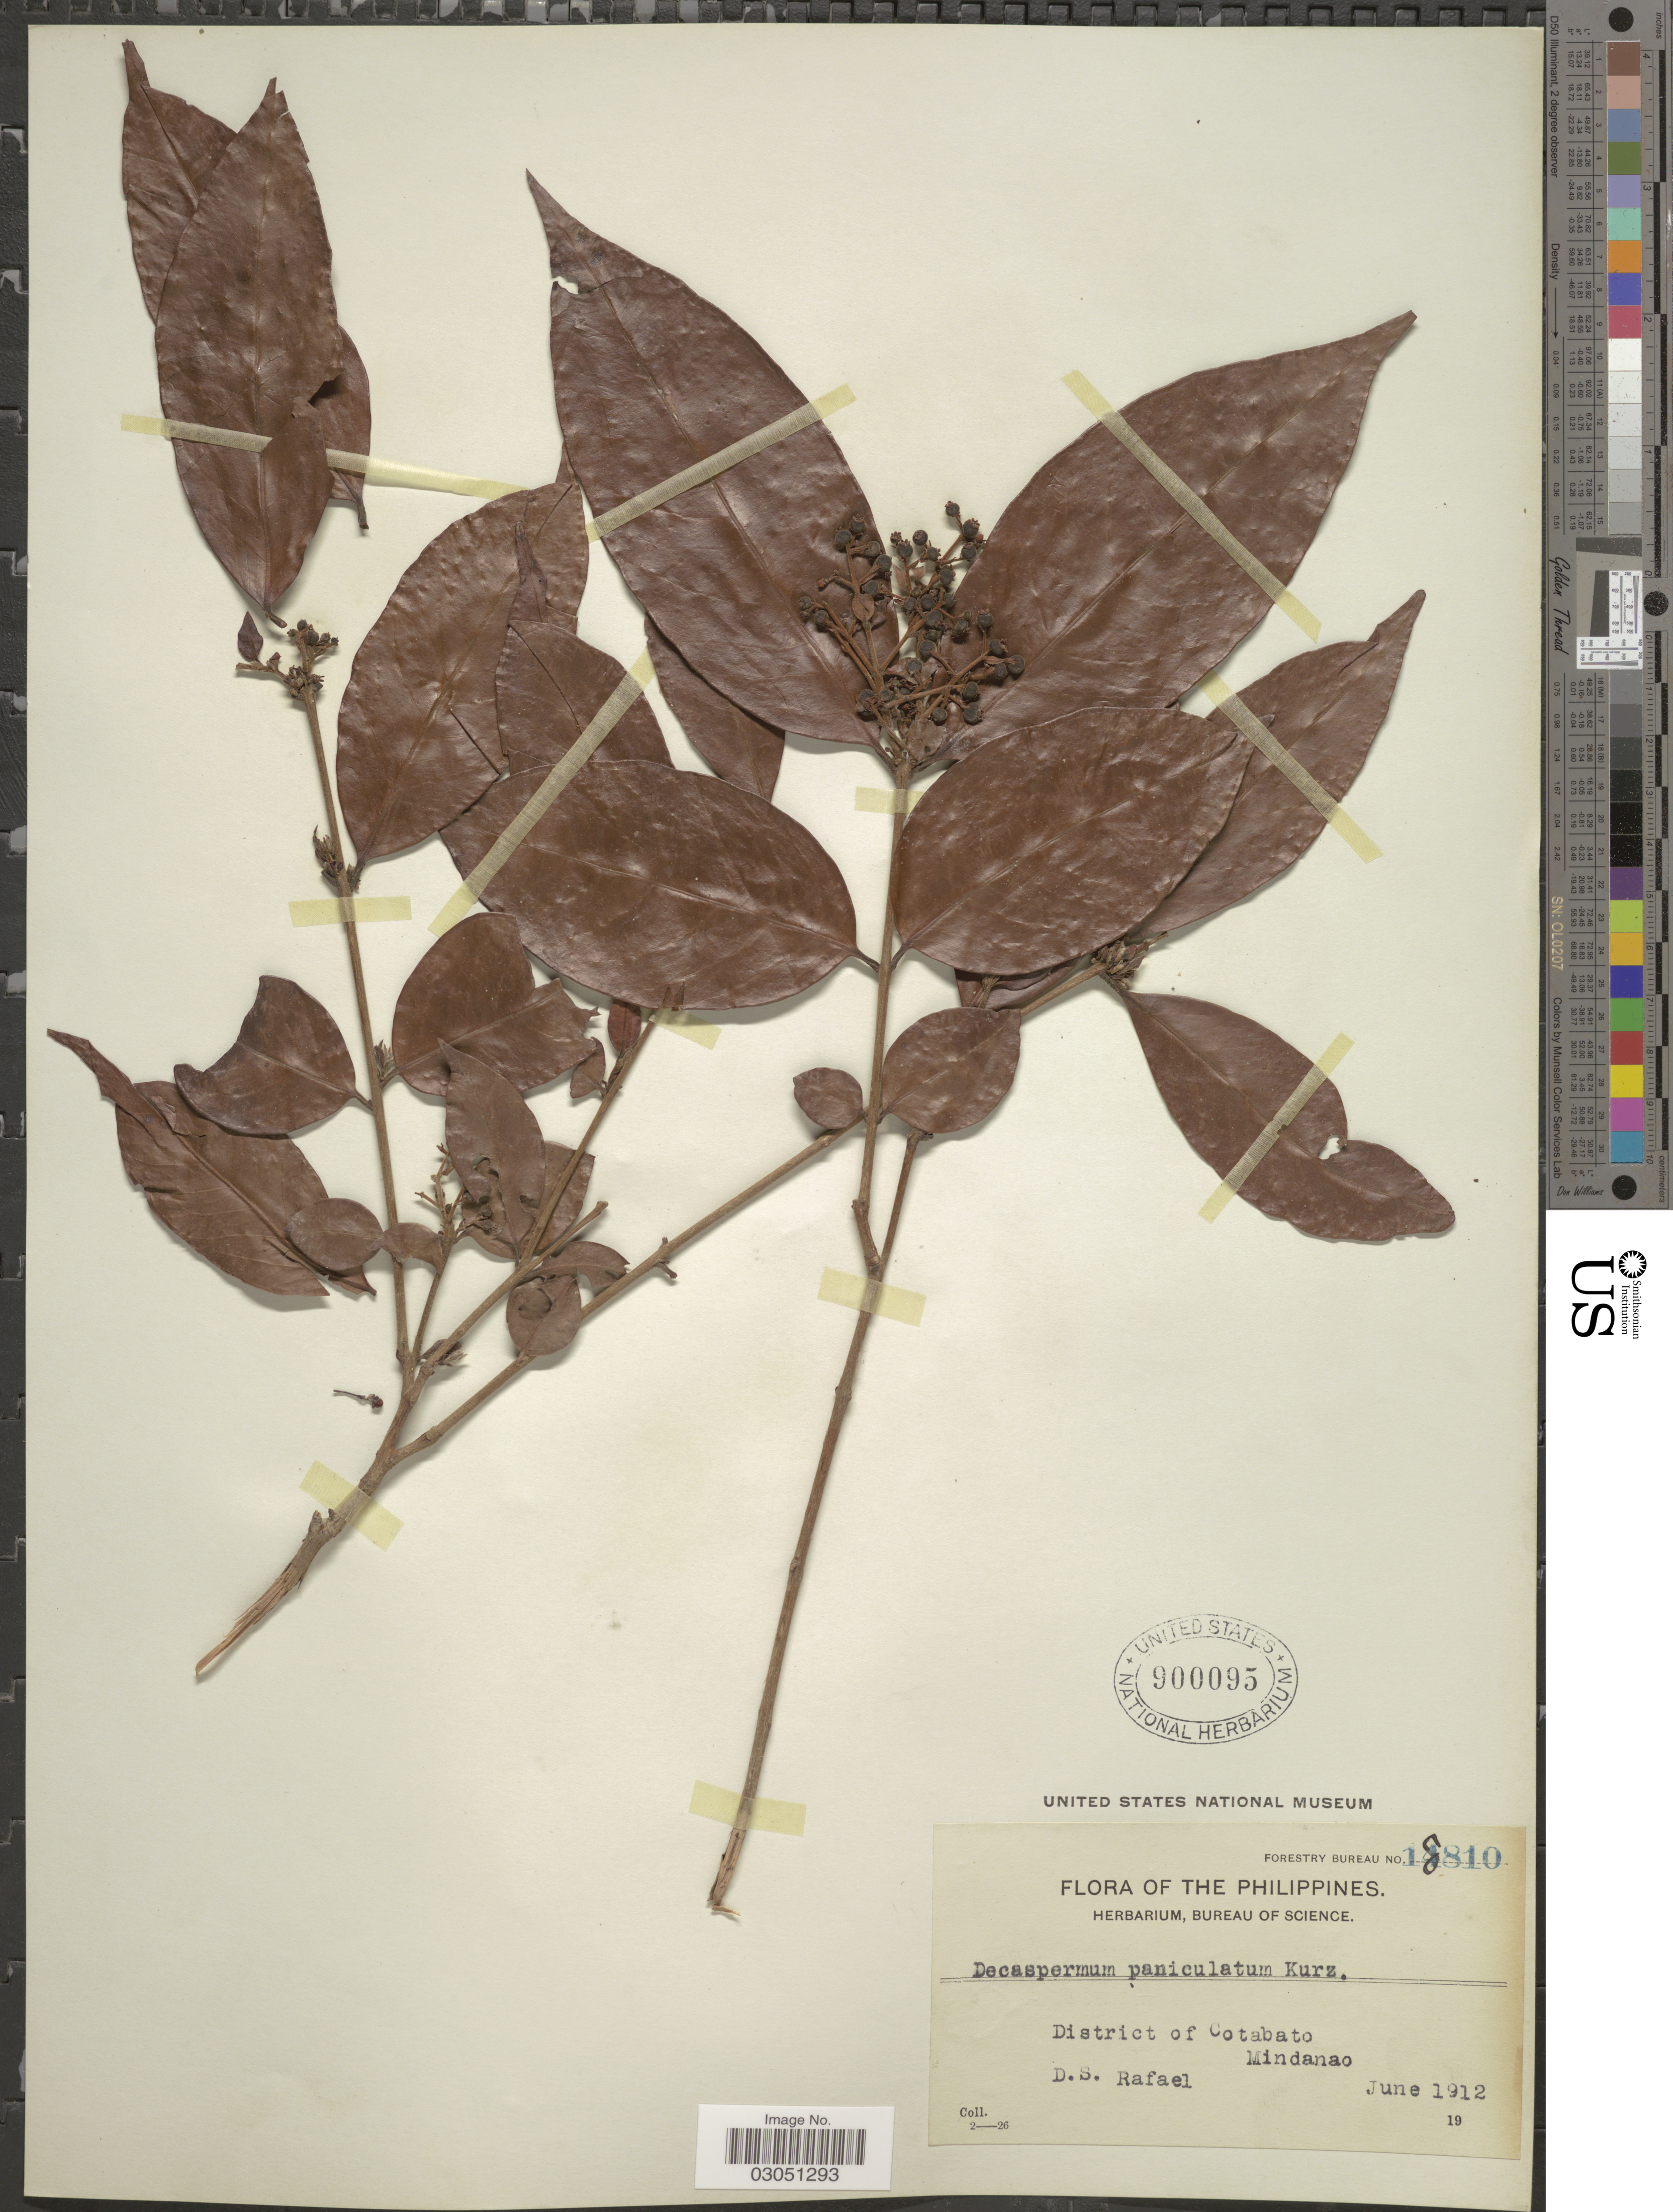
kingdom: Plantae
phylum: Tracheophyta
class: Magnoliopsida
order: Myrtales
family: Myrtaceae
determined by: Strong, Mark T., (BOT), Smithsonian Institution - National Museum of Natural History (UNITED STATES)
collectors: D. Rafael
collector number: Forestry Bureau 18810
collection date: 1912-06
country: Philippines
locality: District of Cotabato, Mindanao.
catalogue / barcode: US 900095